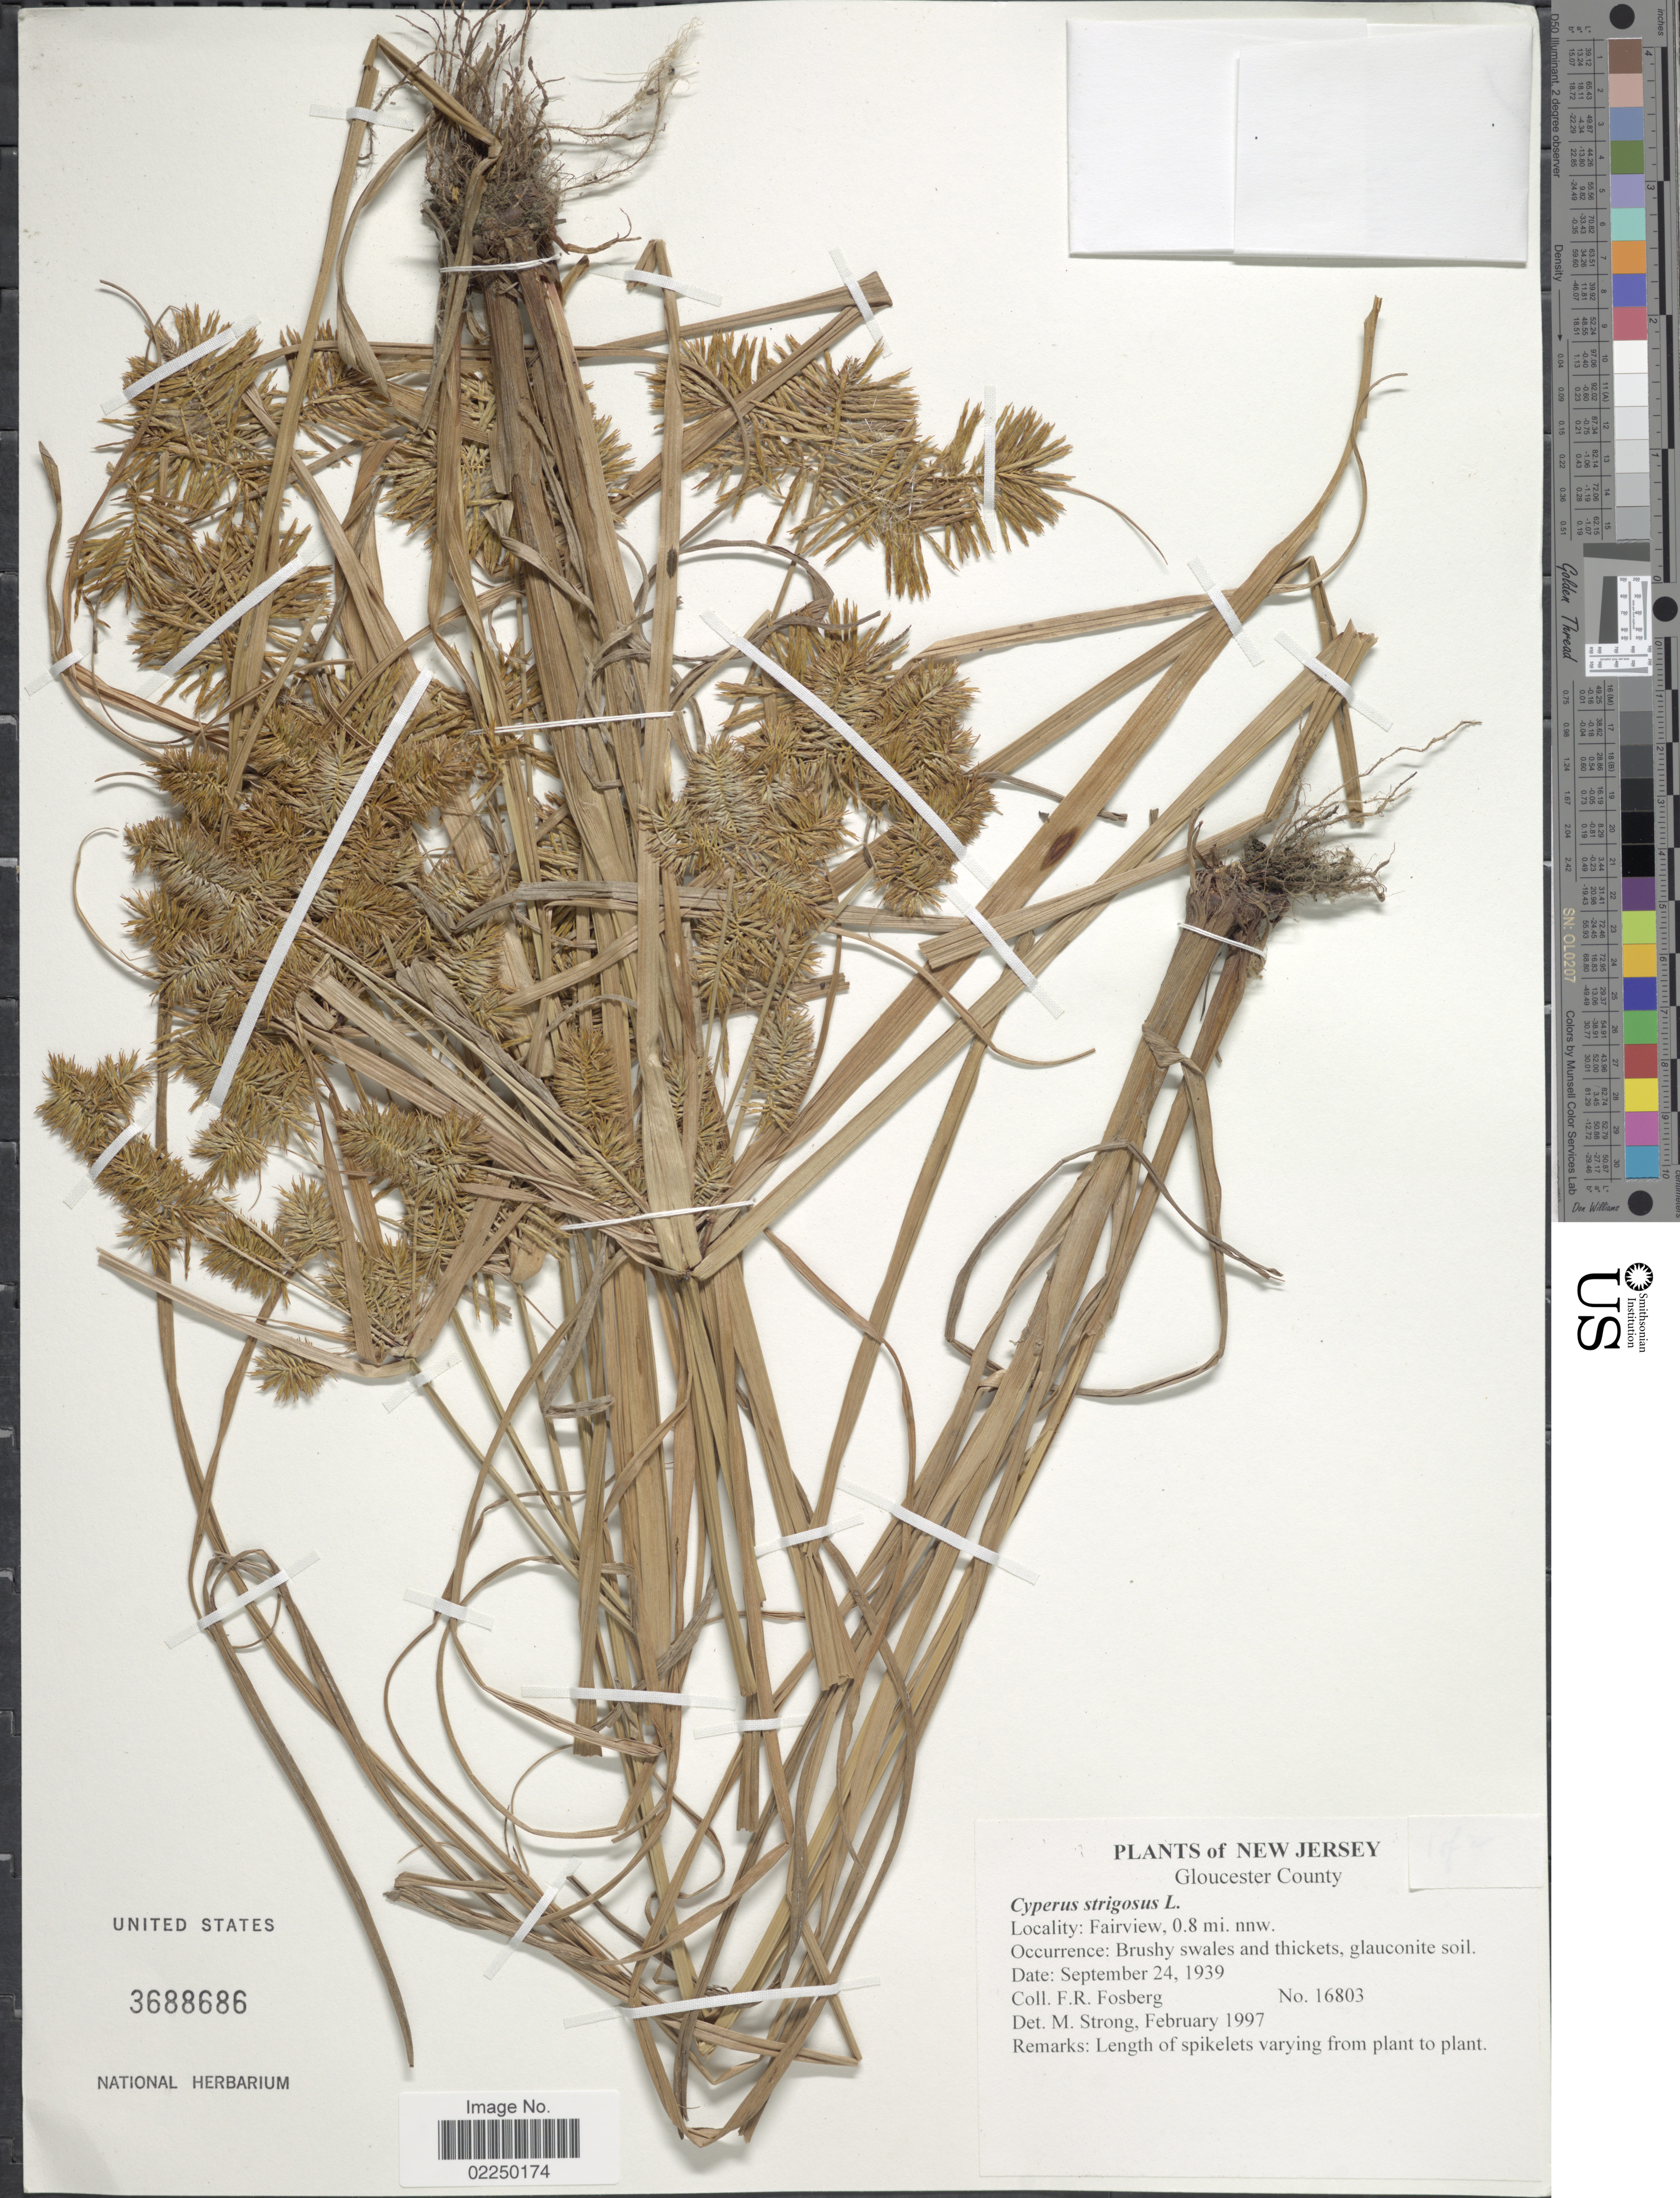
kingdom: Plantae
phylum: Tracheophyta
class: Liliopsida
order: Poales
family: Cyperaceae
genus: Cyperus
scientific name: Cyperus strigosus L.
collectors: F. R. Fosberg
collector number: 16803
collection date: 1939-09-24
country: United States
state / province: New Jersey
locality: Gloucester County, Fairview, 0.8 mi. nnw.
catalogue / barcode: US 3688686